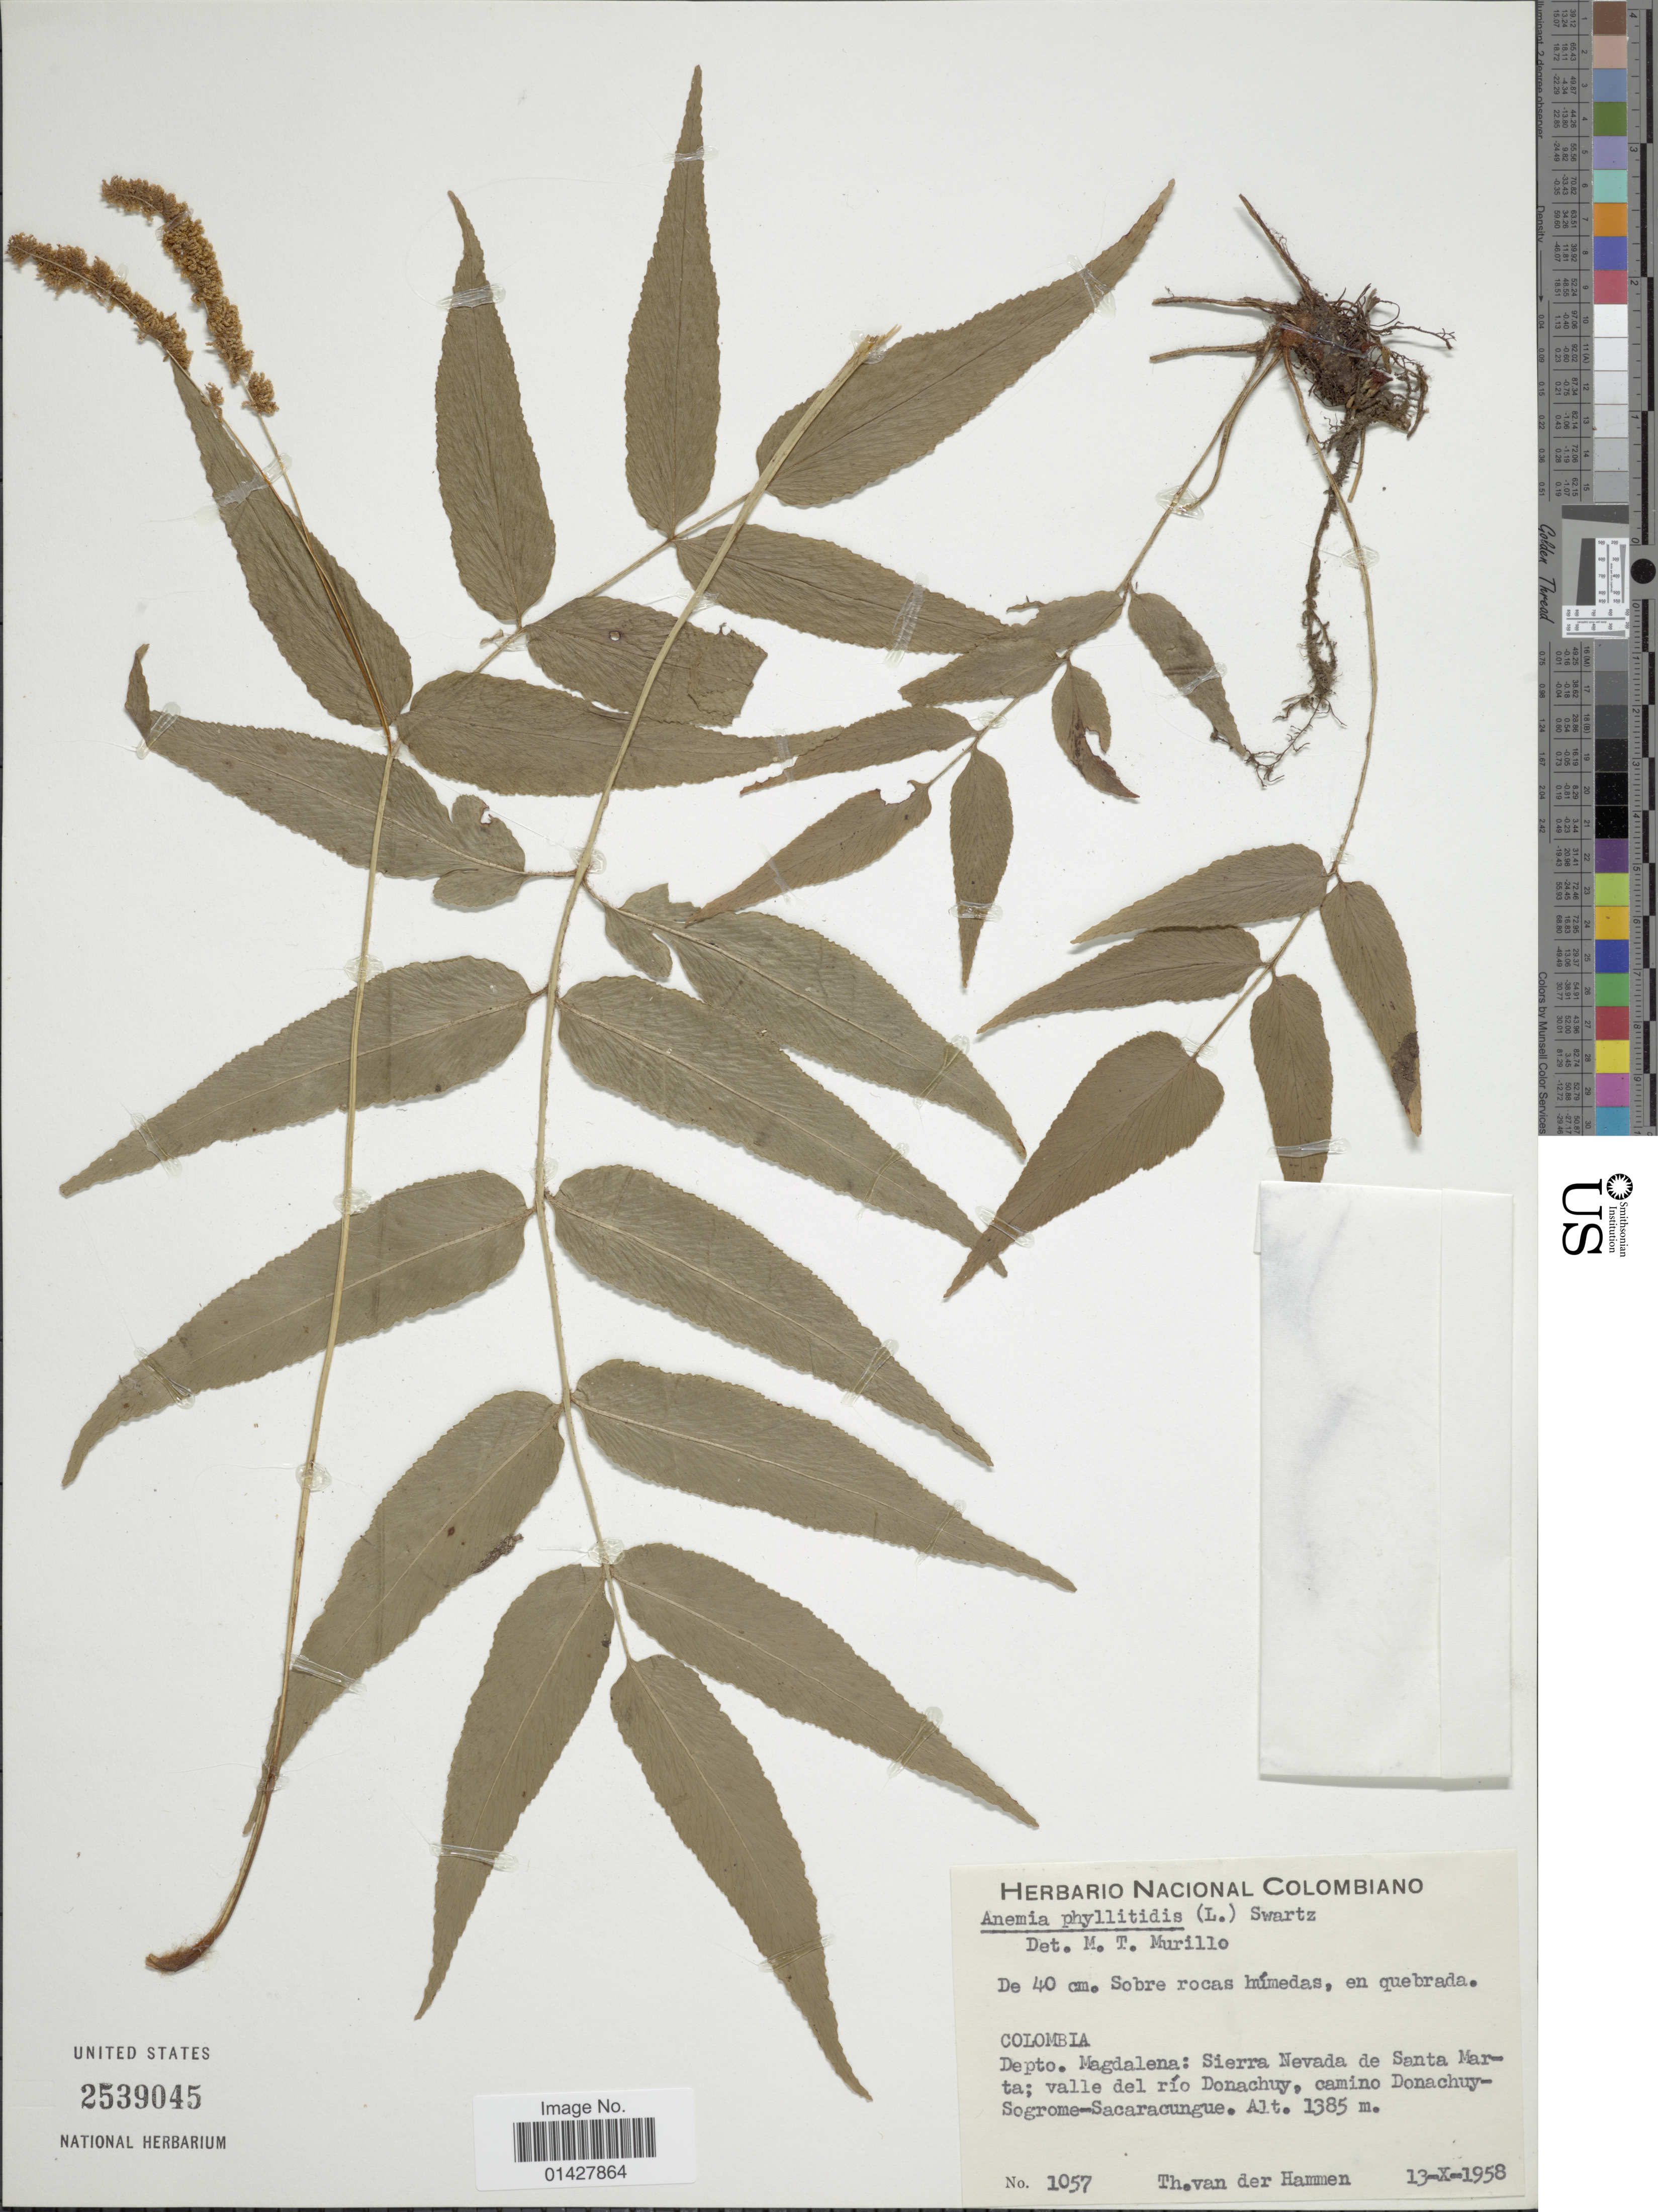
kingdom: Plantae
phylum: Tracheophyta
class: Polypodiopsida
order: Schizaeales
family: Anemiaceae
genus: Anemia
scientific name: Anemia phyllitidis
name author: (L.) Sw.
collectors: T. Hammen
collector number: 1057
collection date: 1958-10-13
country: Colombia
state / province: Magdalena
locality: Depto. Magdalena: Sierra Nevada de Santa Marta; valle del río Donachuy, camino Donachuy-Sogrome-Sacaracungue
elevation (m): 1385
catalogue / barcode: US 2539045